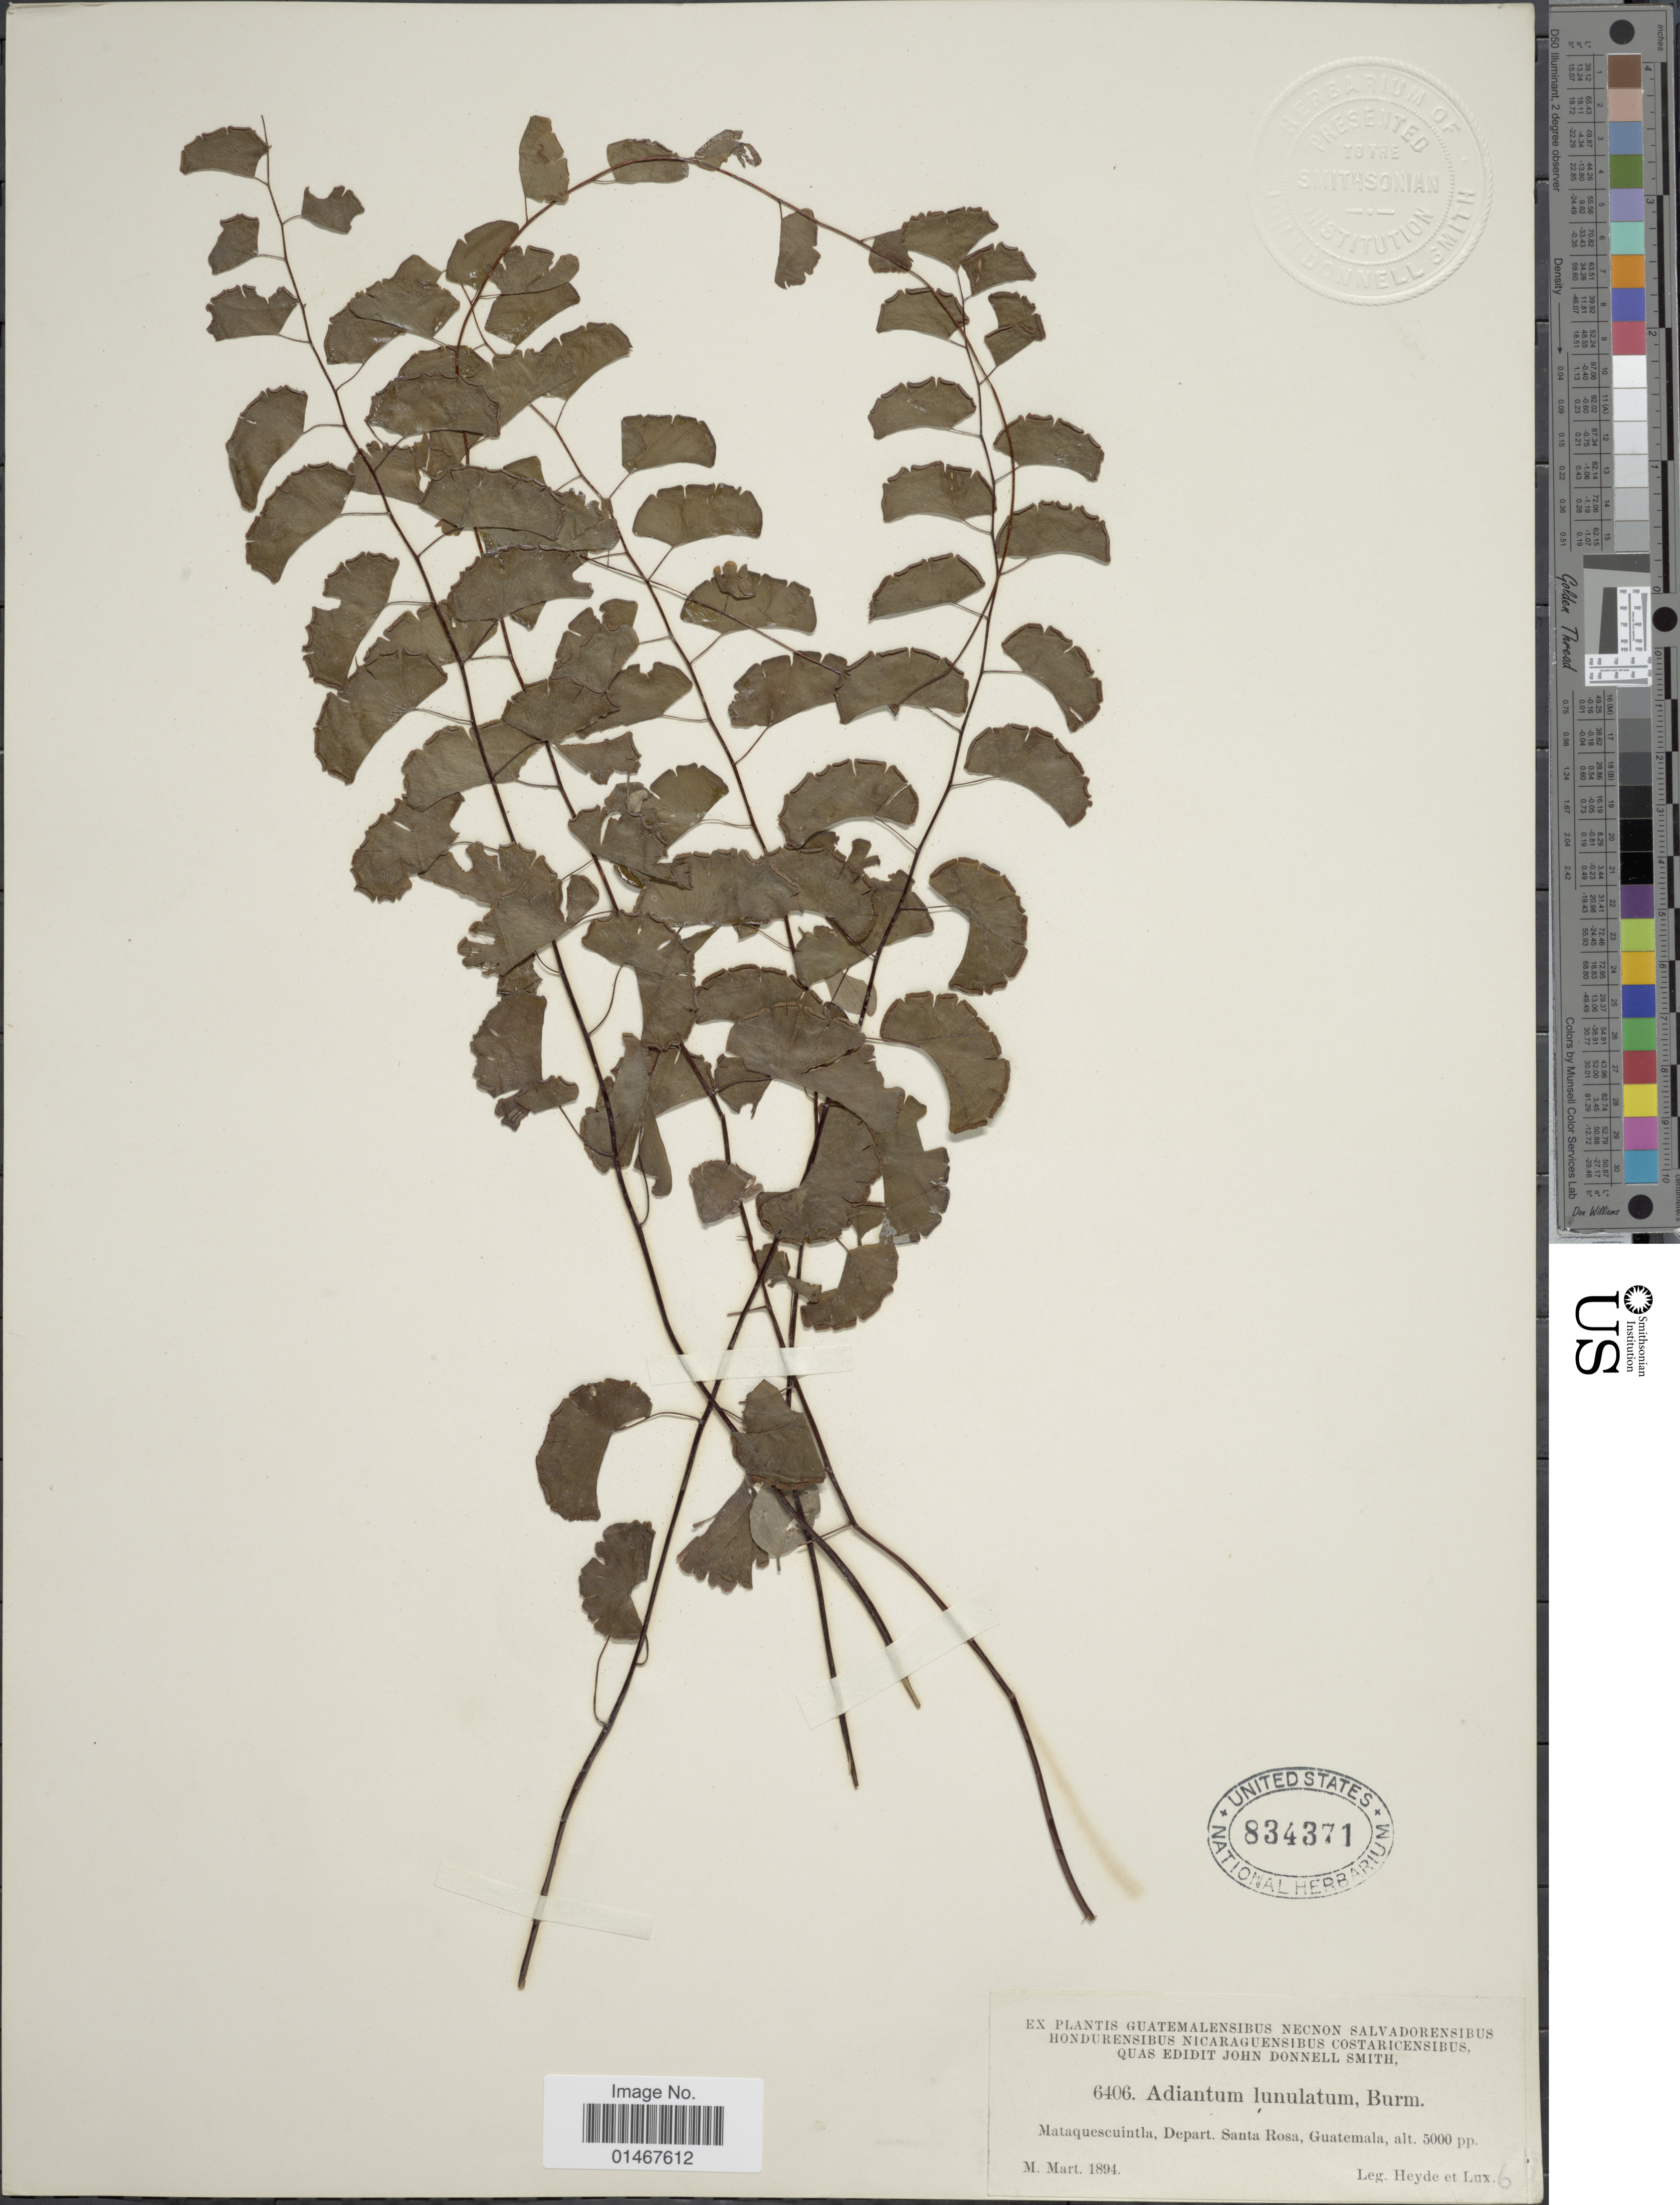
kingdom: Plantae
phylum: Tracheophyta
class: Polypodiopsida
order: Polypodiales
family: Pteridaceae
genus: Adiantum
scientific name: Adiantum philippense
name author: L.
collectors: Heyde & Lux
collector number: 6406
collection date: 1894-03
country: Guatemala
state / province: Santa Rosa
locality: Mataquescuintla, Depart. Santa Rosa.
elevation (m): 1524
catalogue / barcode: US 834371